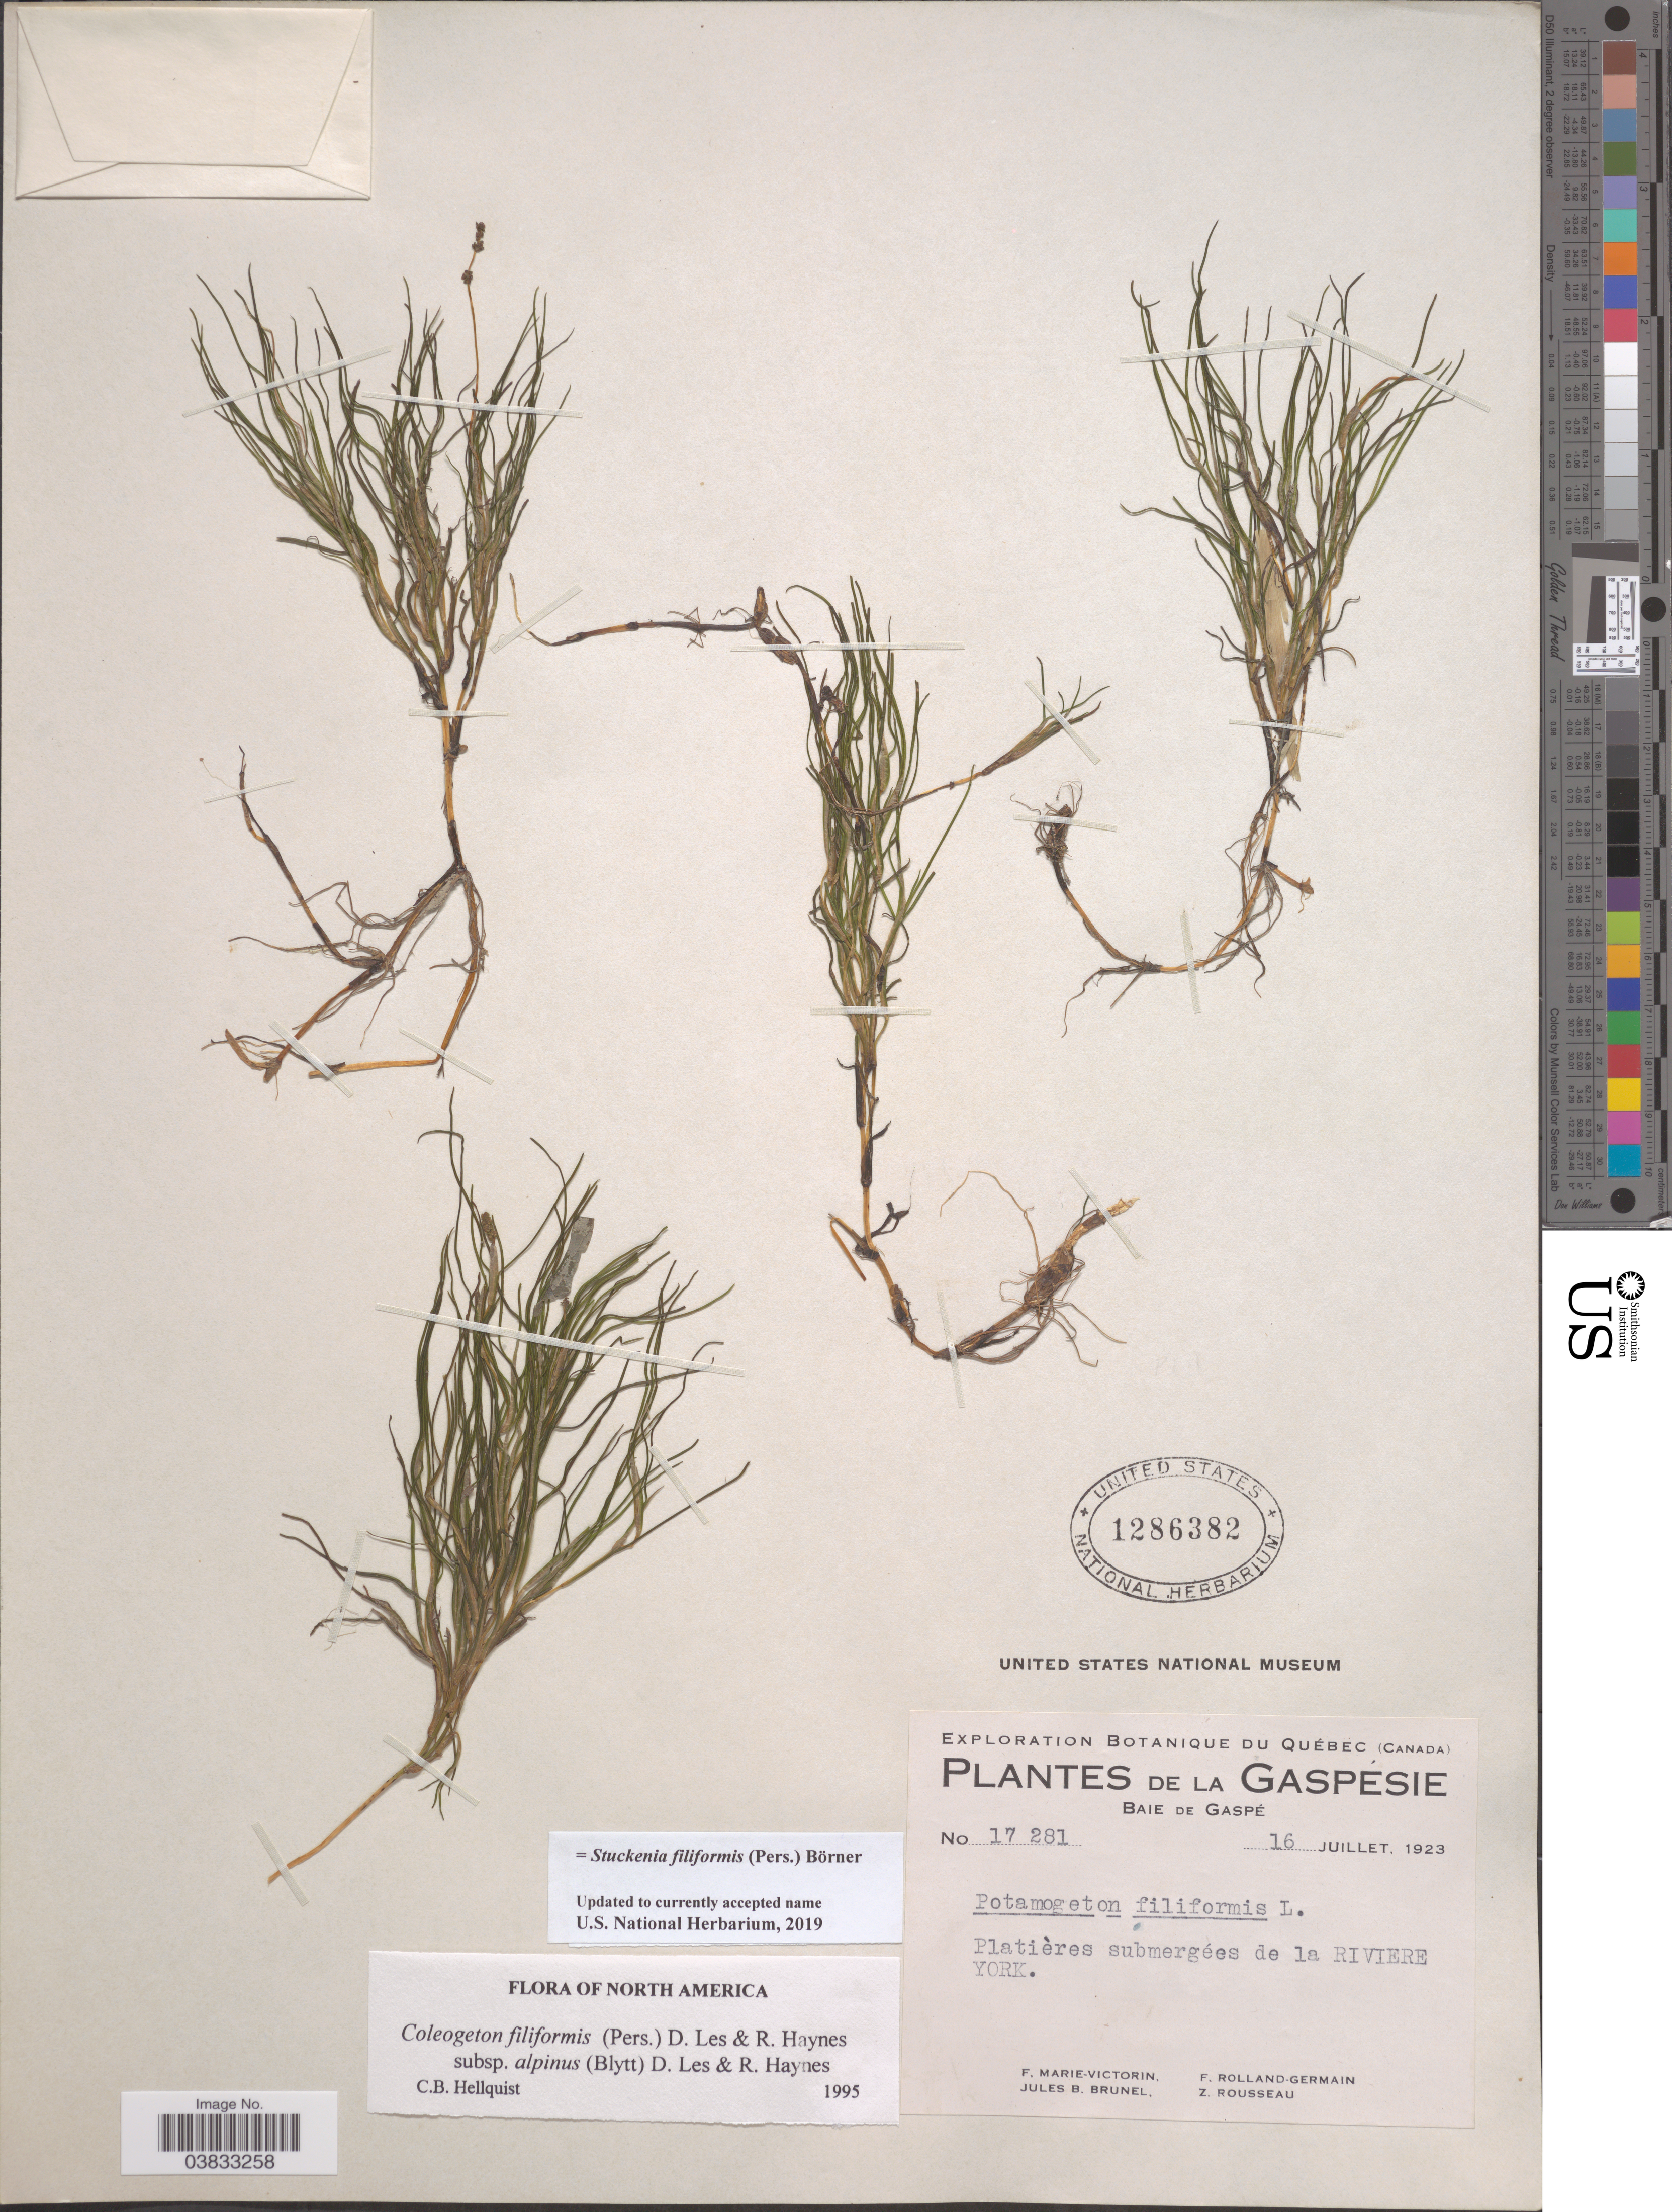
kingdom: Plantae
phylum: Tracheophyta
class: Liliopsida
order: Alismatales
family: Potamogetonaceae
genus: Stuckenia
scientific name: Stuckenia filiformis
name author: (Pers.) Börner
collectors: F. Marie-Victorin, Rolland-Germain, J. Brunel & Z. Rousseau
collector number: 17281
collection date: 1923-07-16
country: Canada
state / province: Quebec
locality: Gaspesie. Baie de Gaspé. La Riviere York.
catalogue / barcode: US 1286382